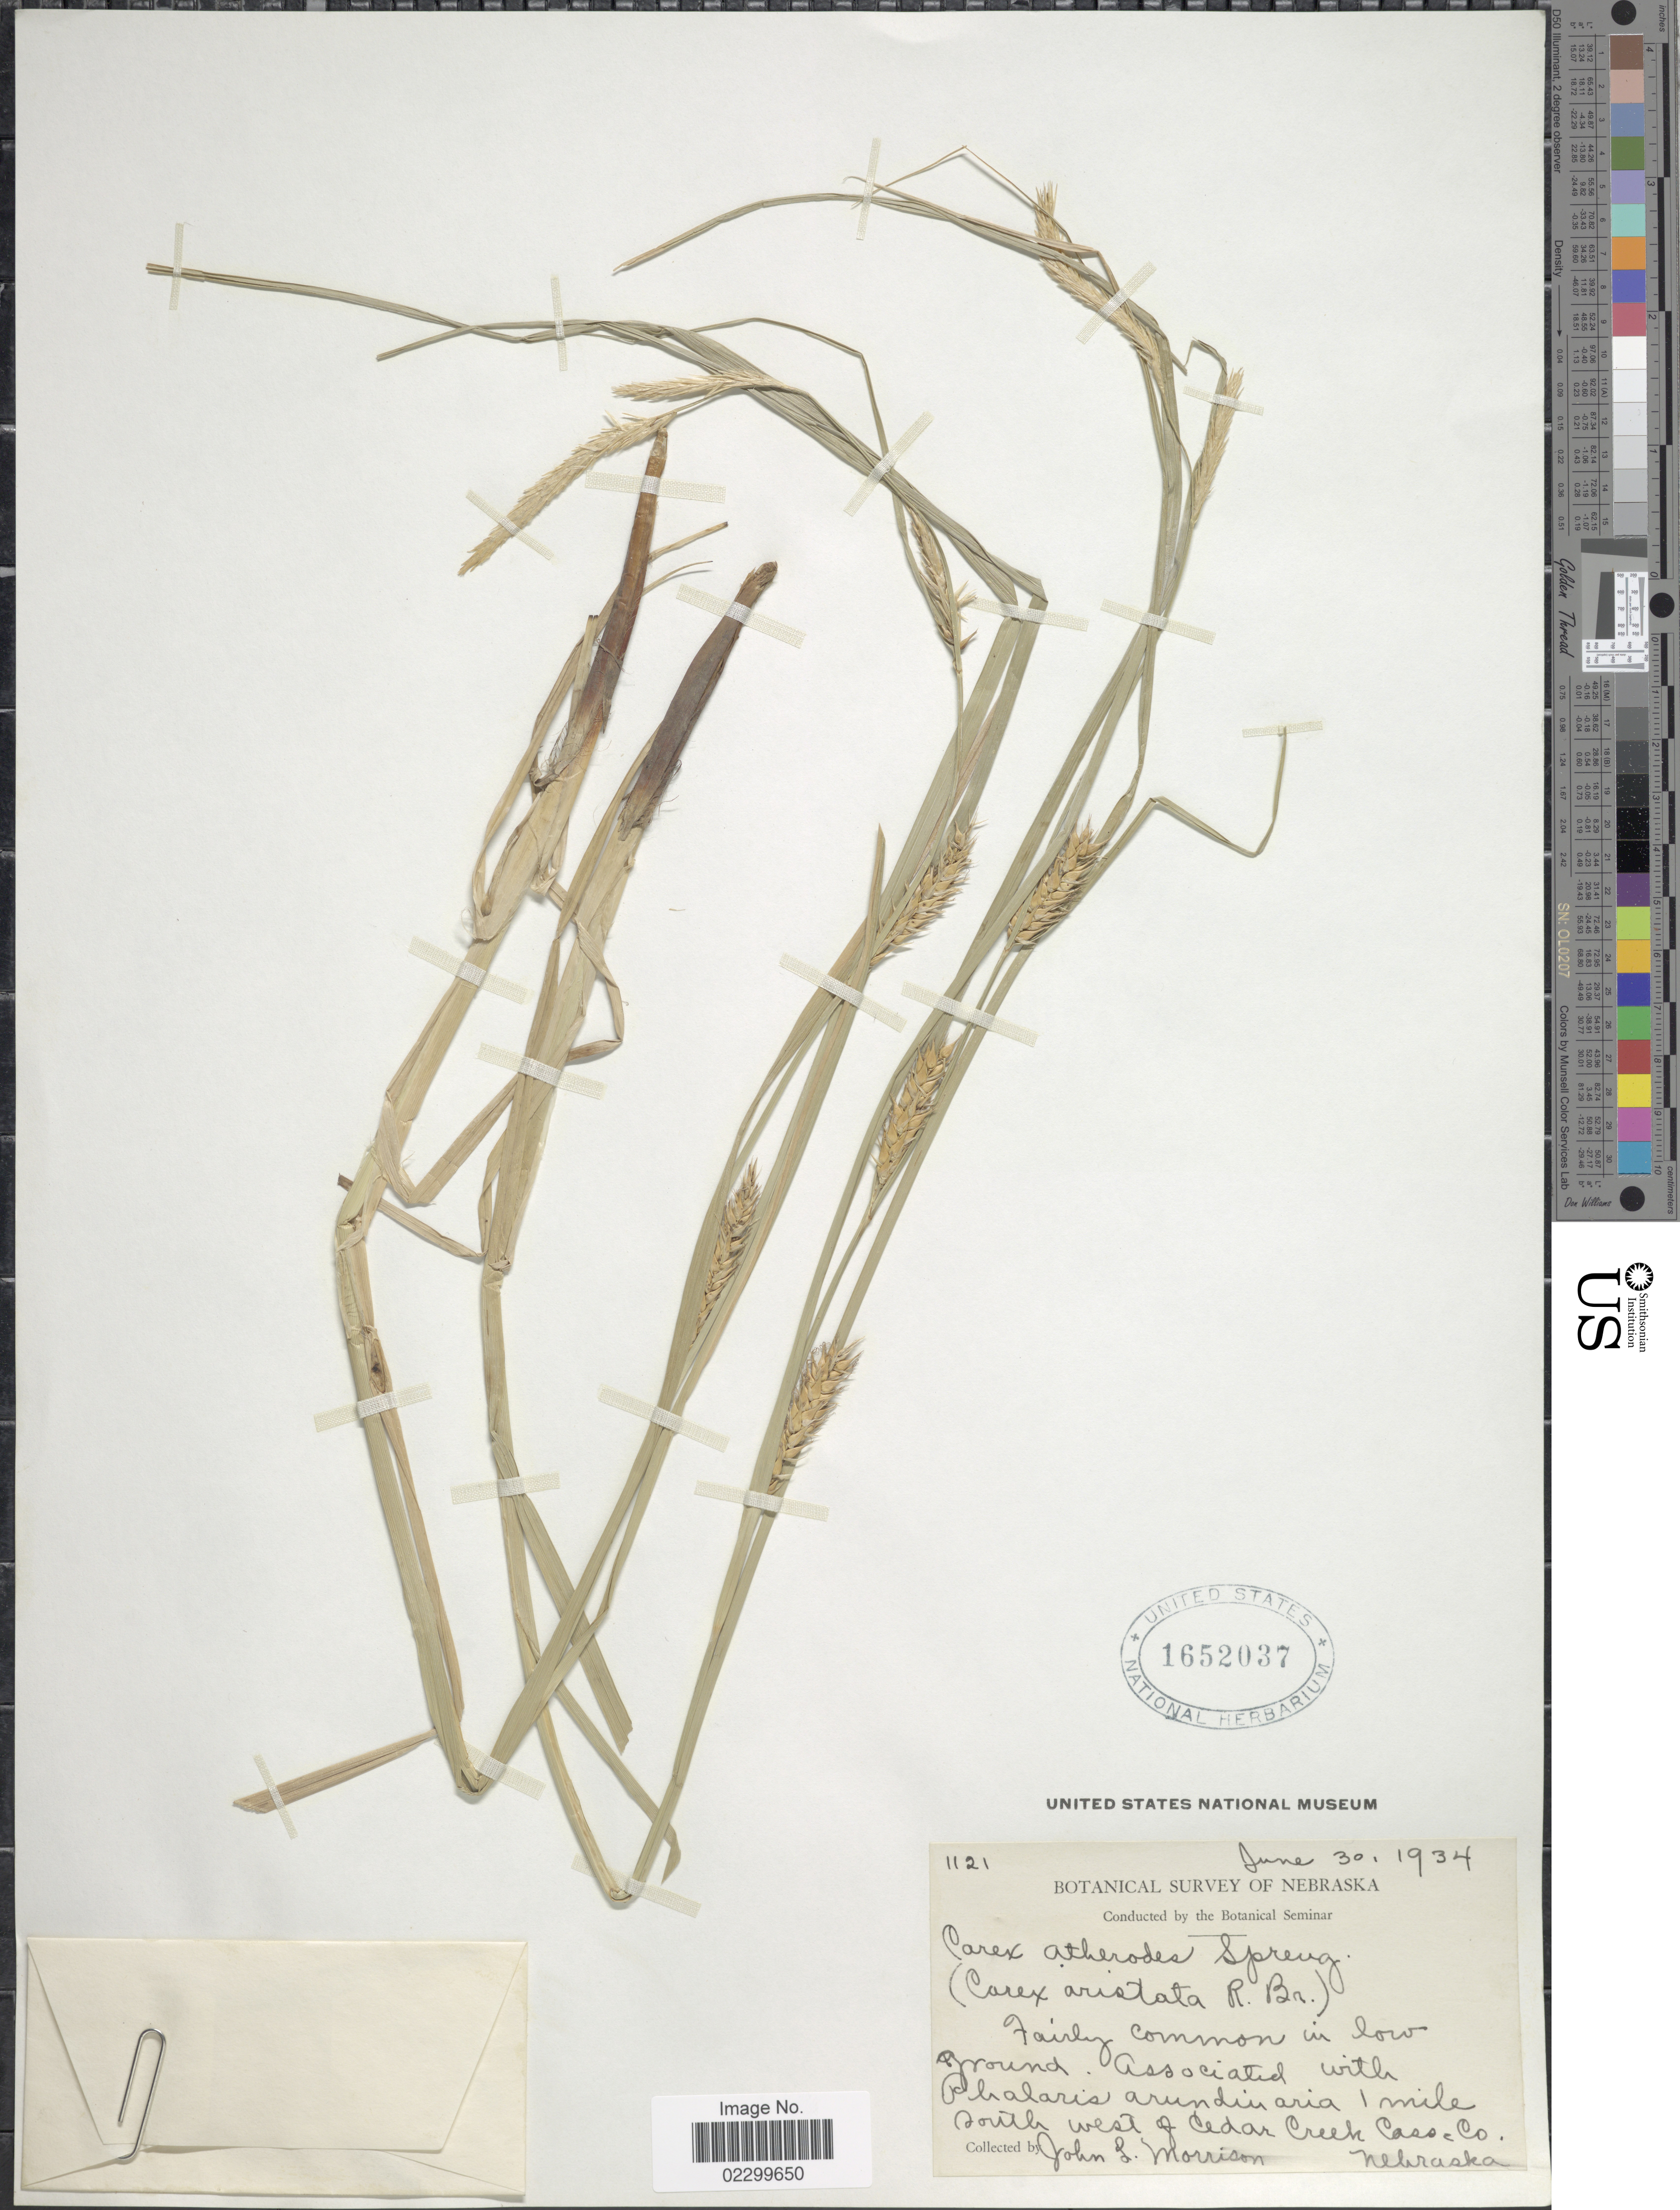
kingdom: Plantae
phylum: Tracheophyta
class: Liliopsida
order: Poales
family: Cyperaceae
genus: Carex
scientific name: Carex atherodes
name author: Spreng.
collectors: J. Morrison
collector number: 1121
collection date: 1934-06-30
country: United States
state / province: Nebraska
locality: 1 mile south west of Cedar Creek Casse Co.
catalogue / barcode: US 1652037